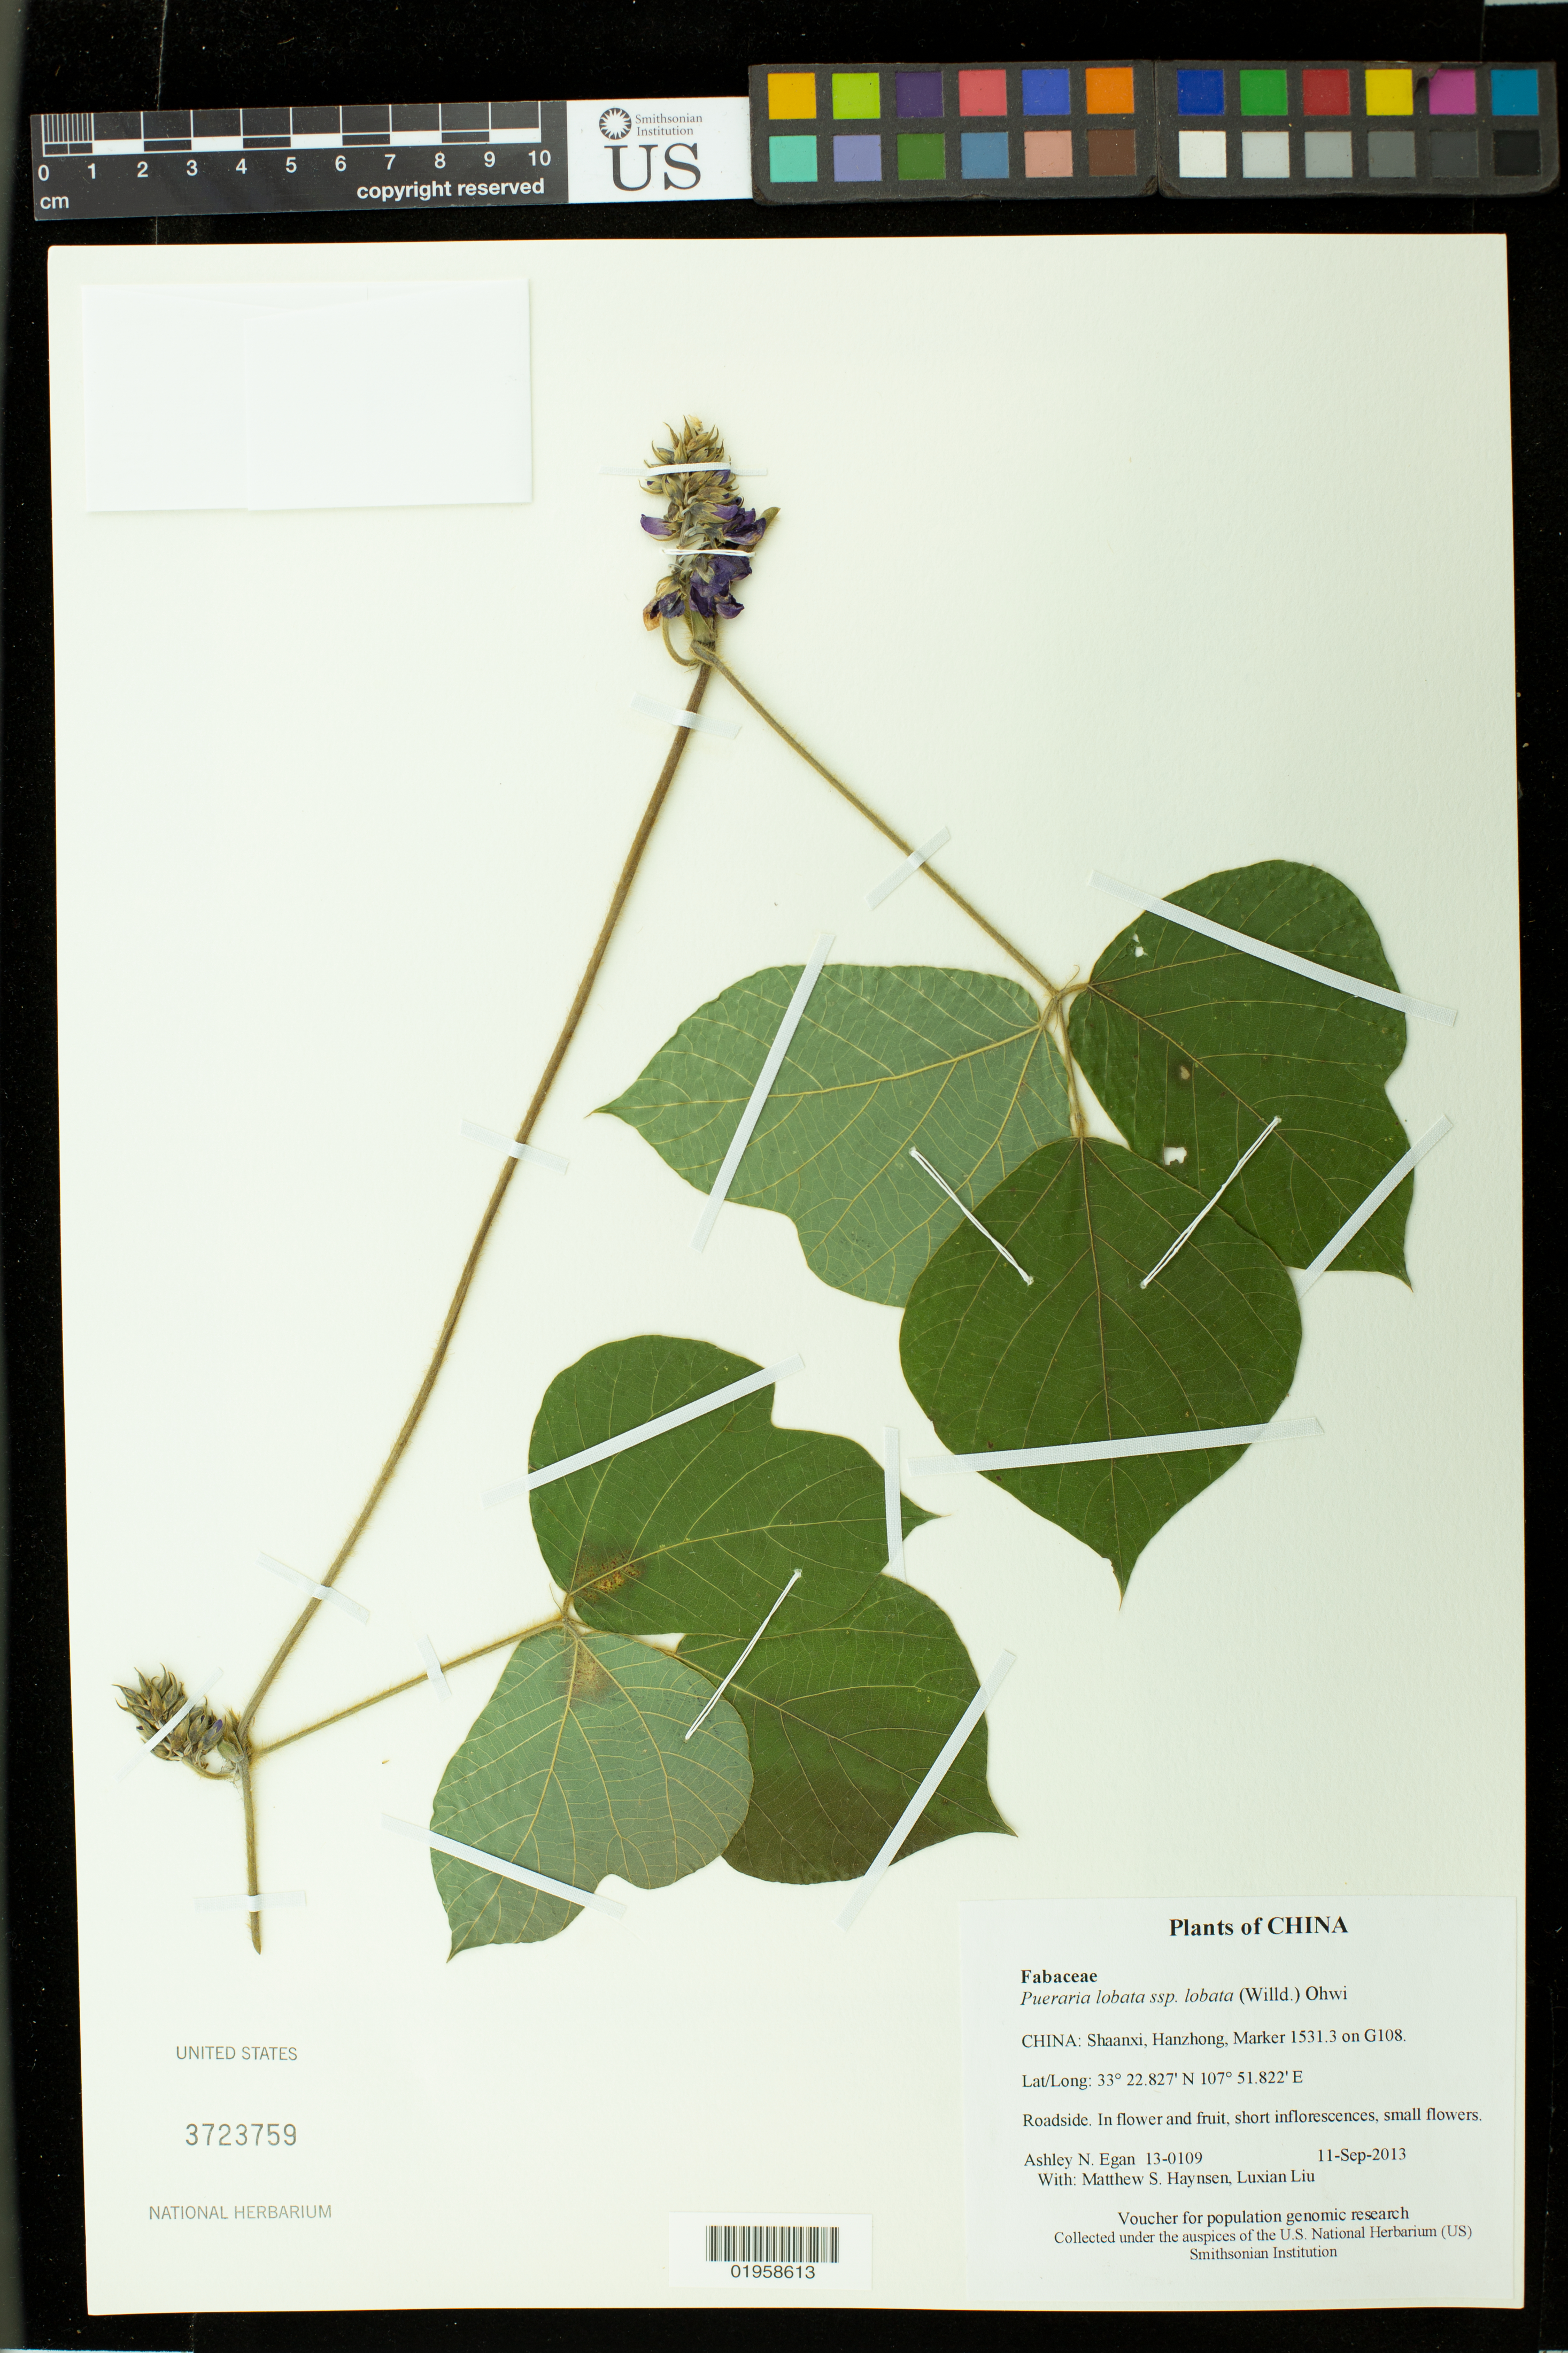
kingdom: Plantae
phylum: Tracheophyta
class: Magnoliopsida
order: Fabales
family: Fabaceae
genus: Pueraria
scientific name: Pueraria lobata subsp. lobata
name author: (Willd.) Ohwi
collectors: A. N. Egan, M. Hansen & L. Liu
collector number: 13-0109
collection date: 2013-09-11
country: China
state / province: Shaanxi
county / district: Hanzhong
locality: Marker 1531.3 on G108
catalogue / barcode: US 3723759